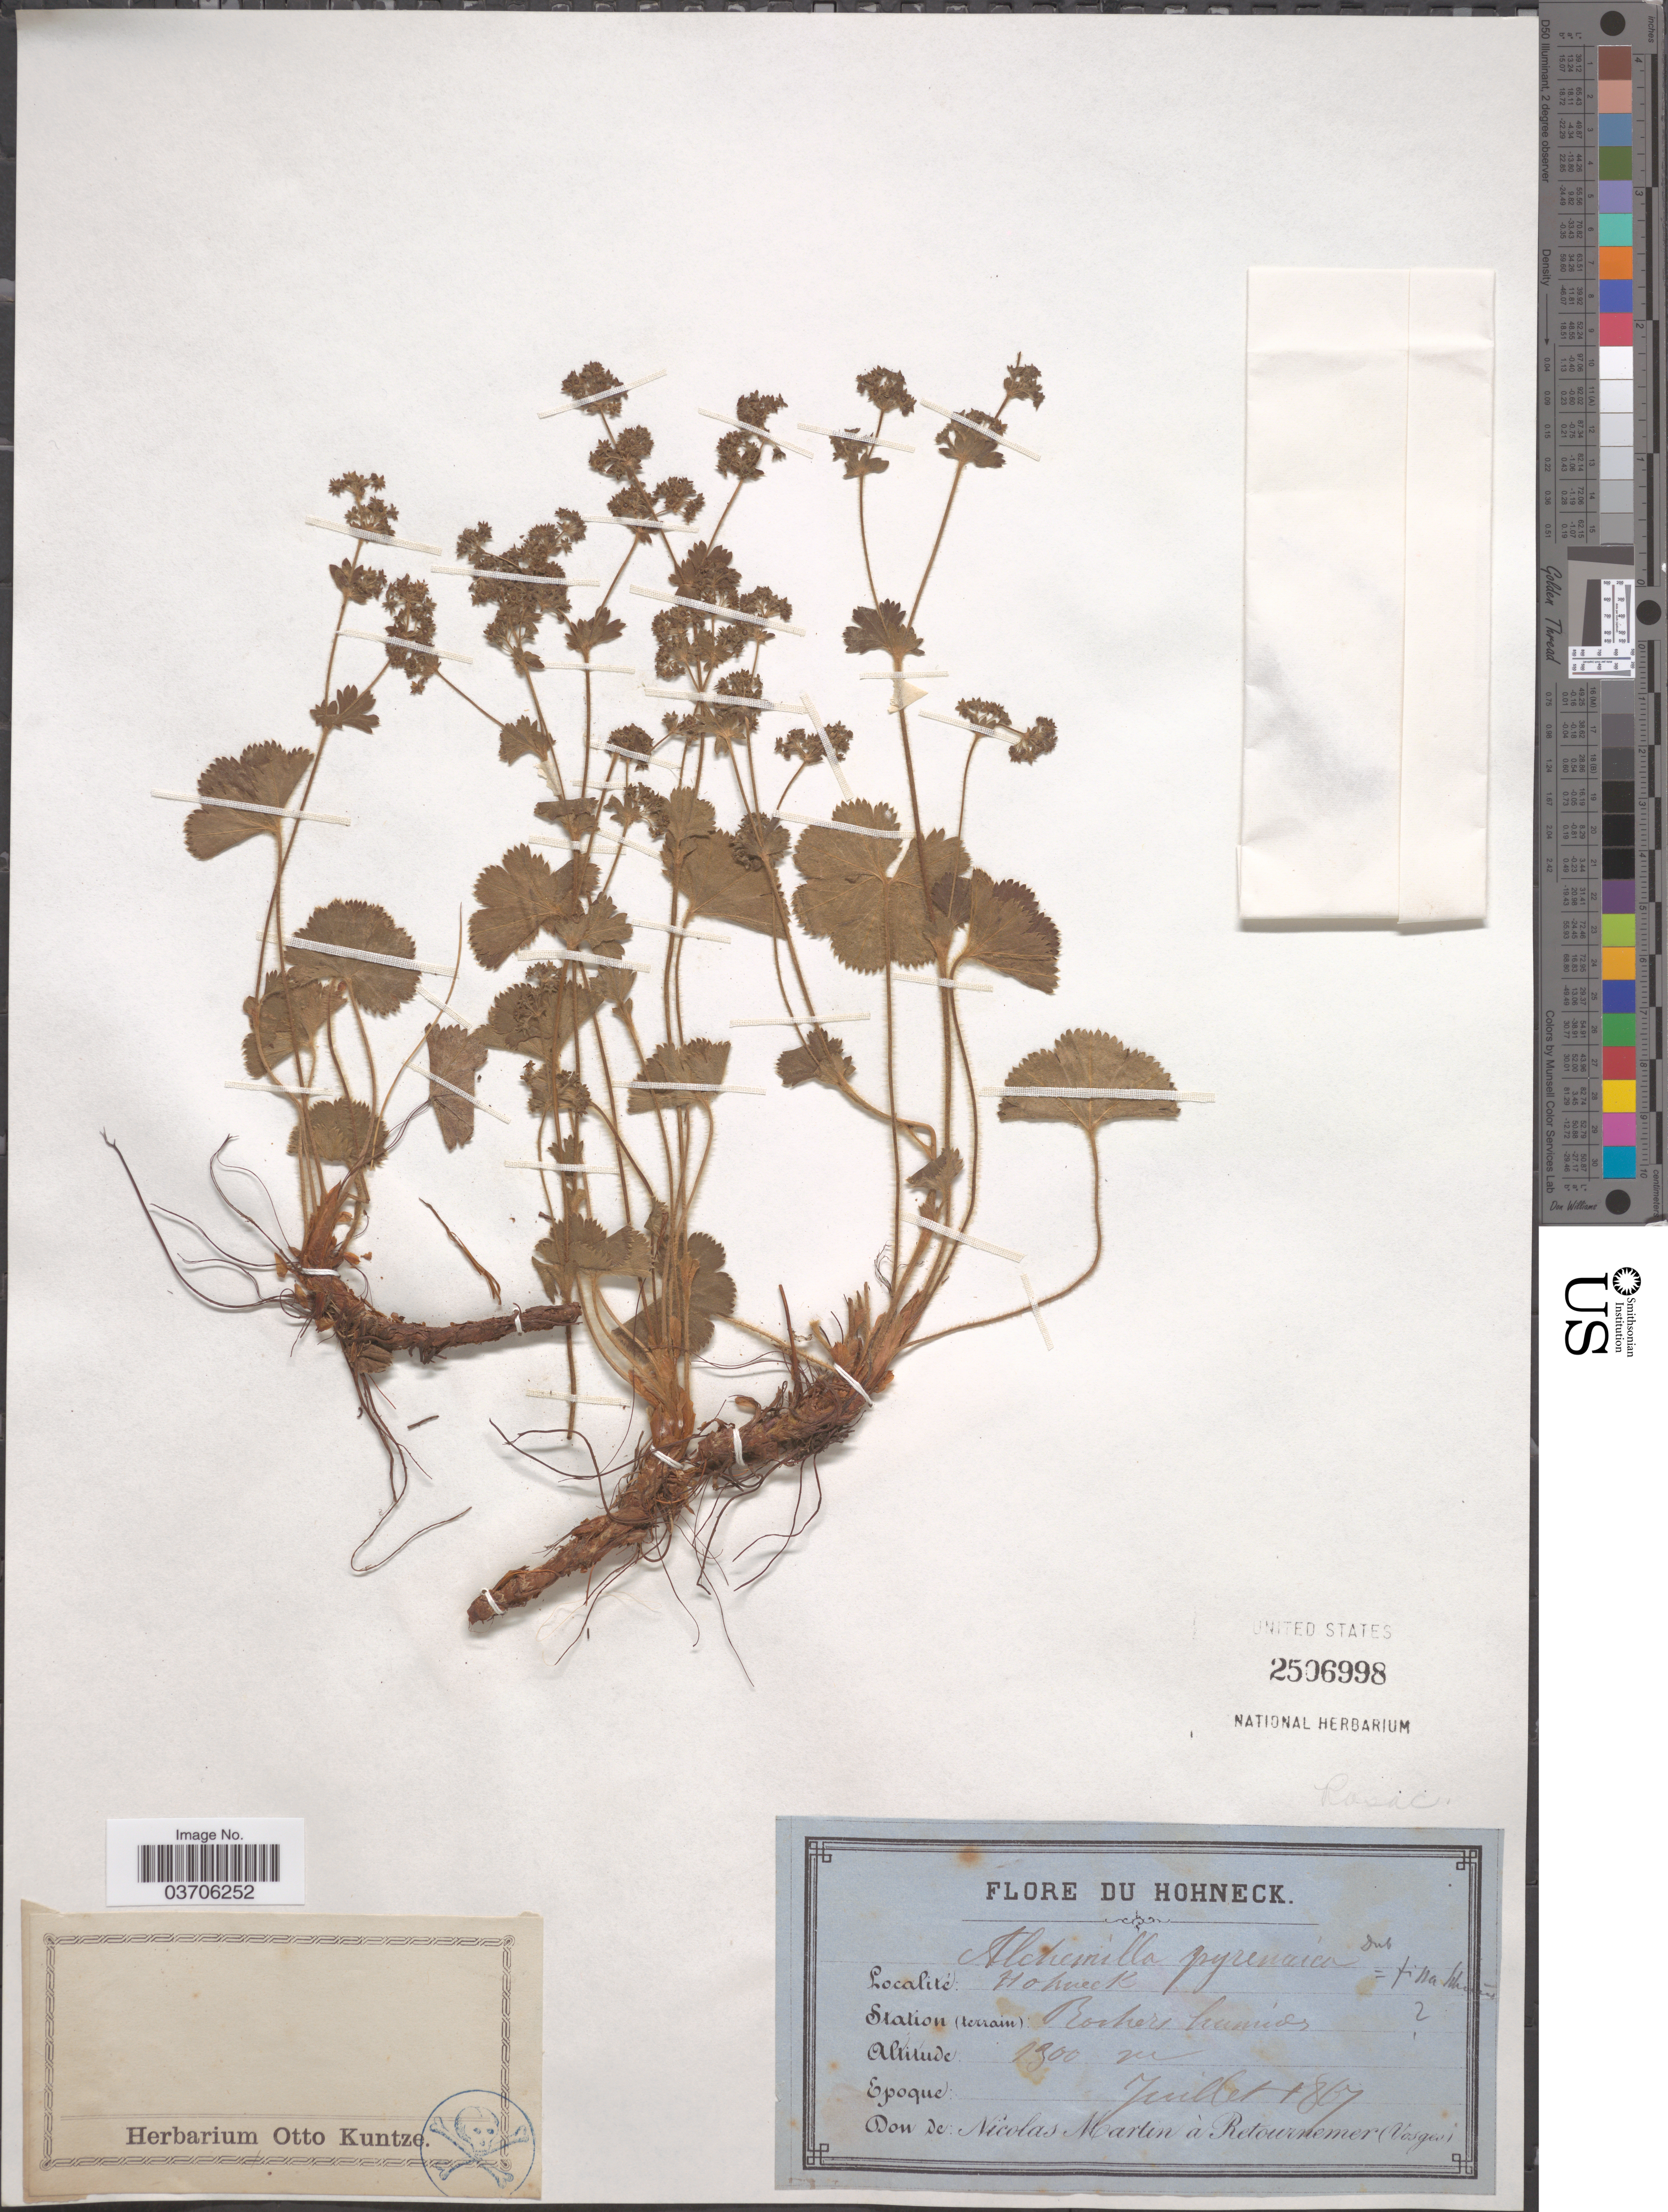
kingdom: Plantae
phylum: Tracheophyta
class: Magnoliopsida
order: Rosales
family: Rosaceae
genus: Alchemilla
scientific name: Alchemilla pyrenaica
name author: Dufour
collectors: N. Martin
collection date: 1867-07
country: France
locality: Hohneck. Station (terrain): Rochers humids.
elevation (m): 1300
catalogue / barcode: US 2506998